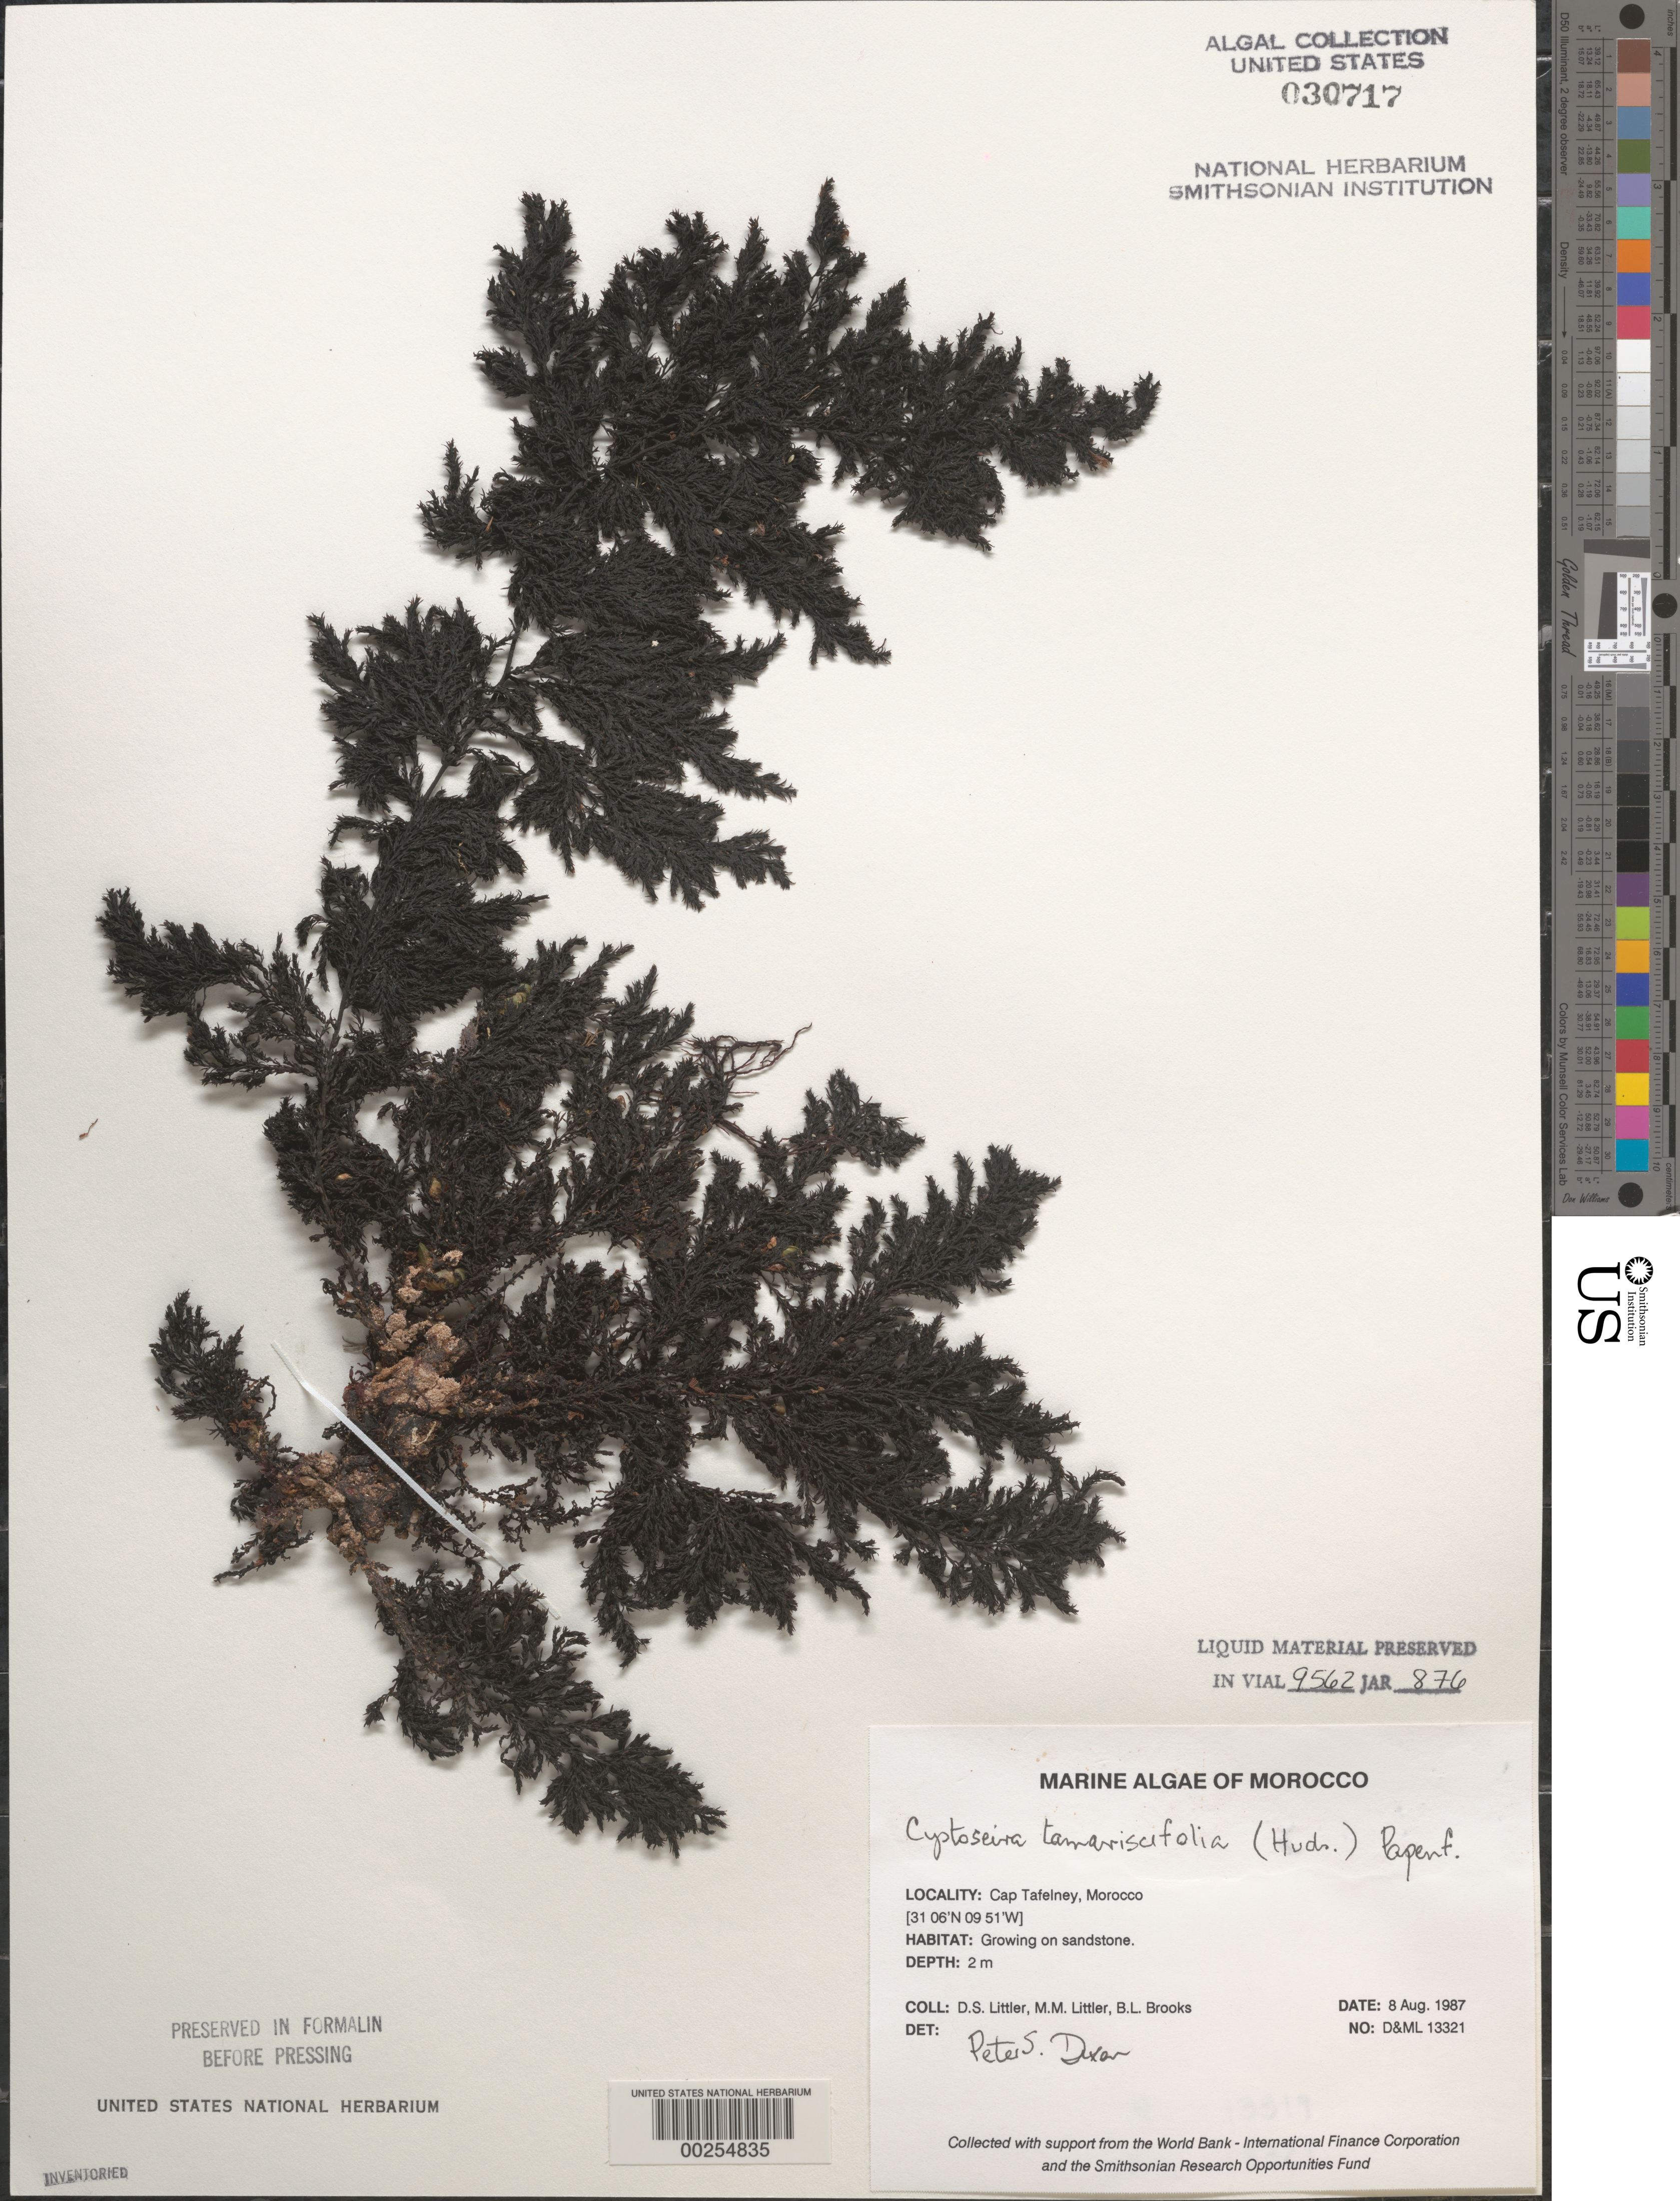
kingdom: Chromista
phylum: Ochrophyta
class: Phaeophyceae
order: Fucales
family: Sargassaceae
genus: Cystoseira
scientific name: Cystoseira tamariscifolia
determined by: Dixon, P. S.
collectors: D. S. Littler, M. M. Littler & B. Brooks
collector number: D&ML 13321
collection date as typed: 08 Aug 1987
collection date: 1987-08-08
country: Morocco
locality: Cap Tafelney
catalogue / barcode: US 30717